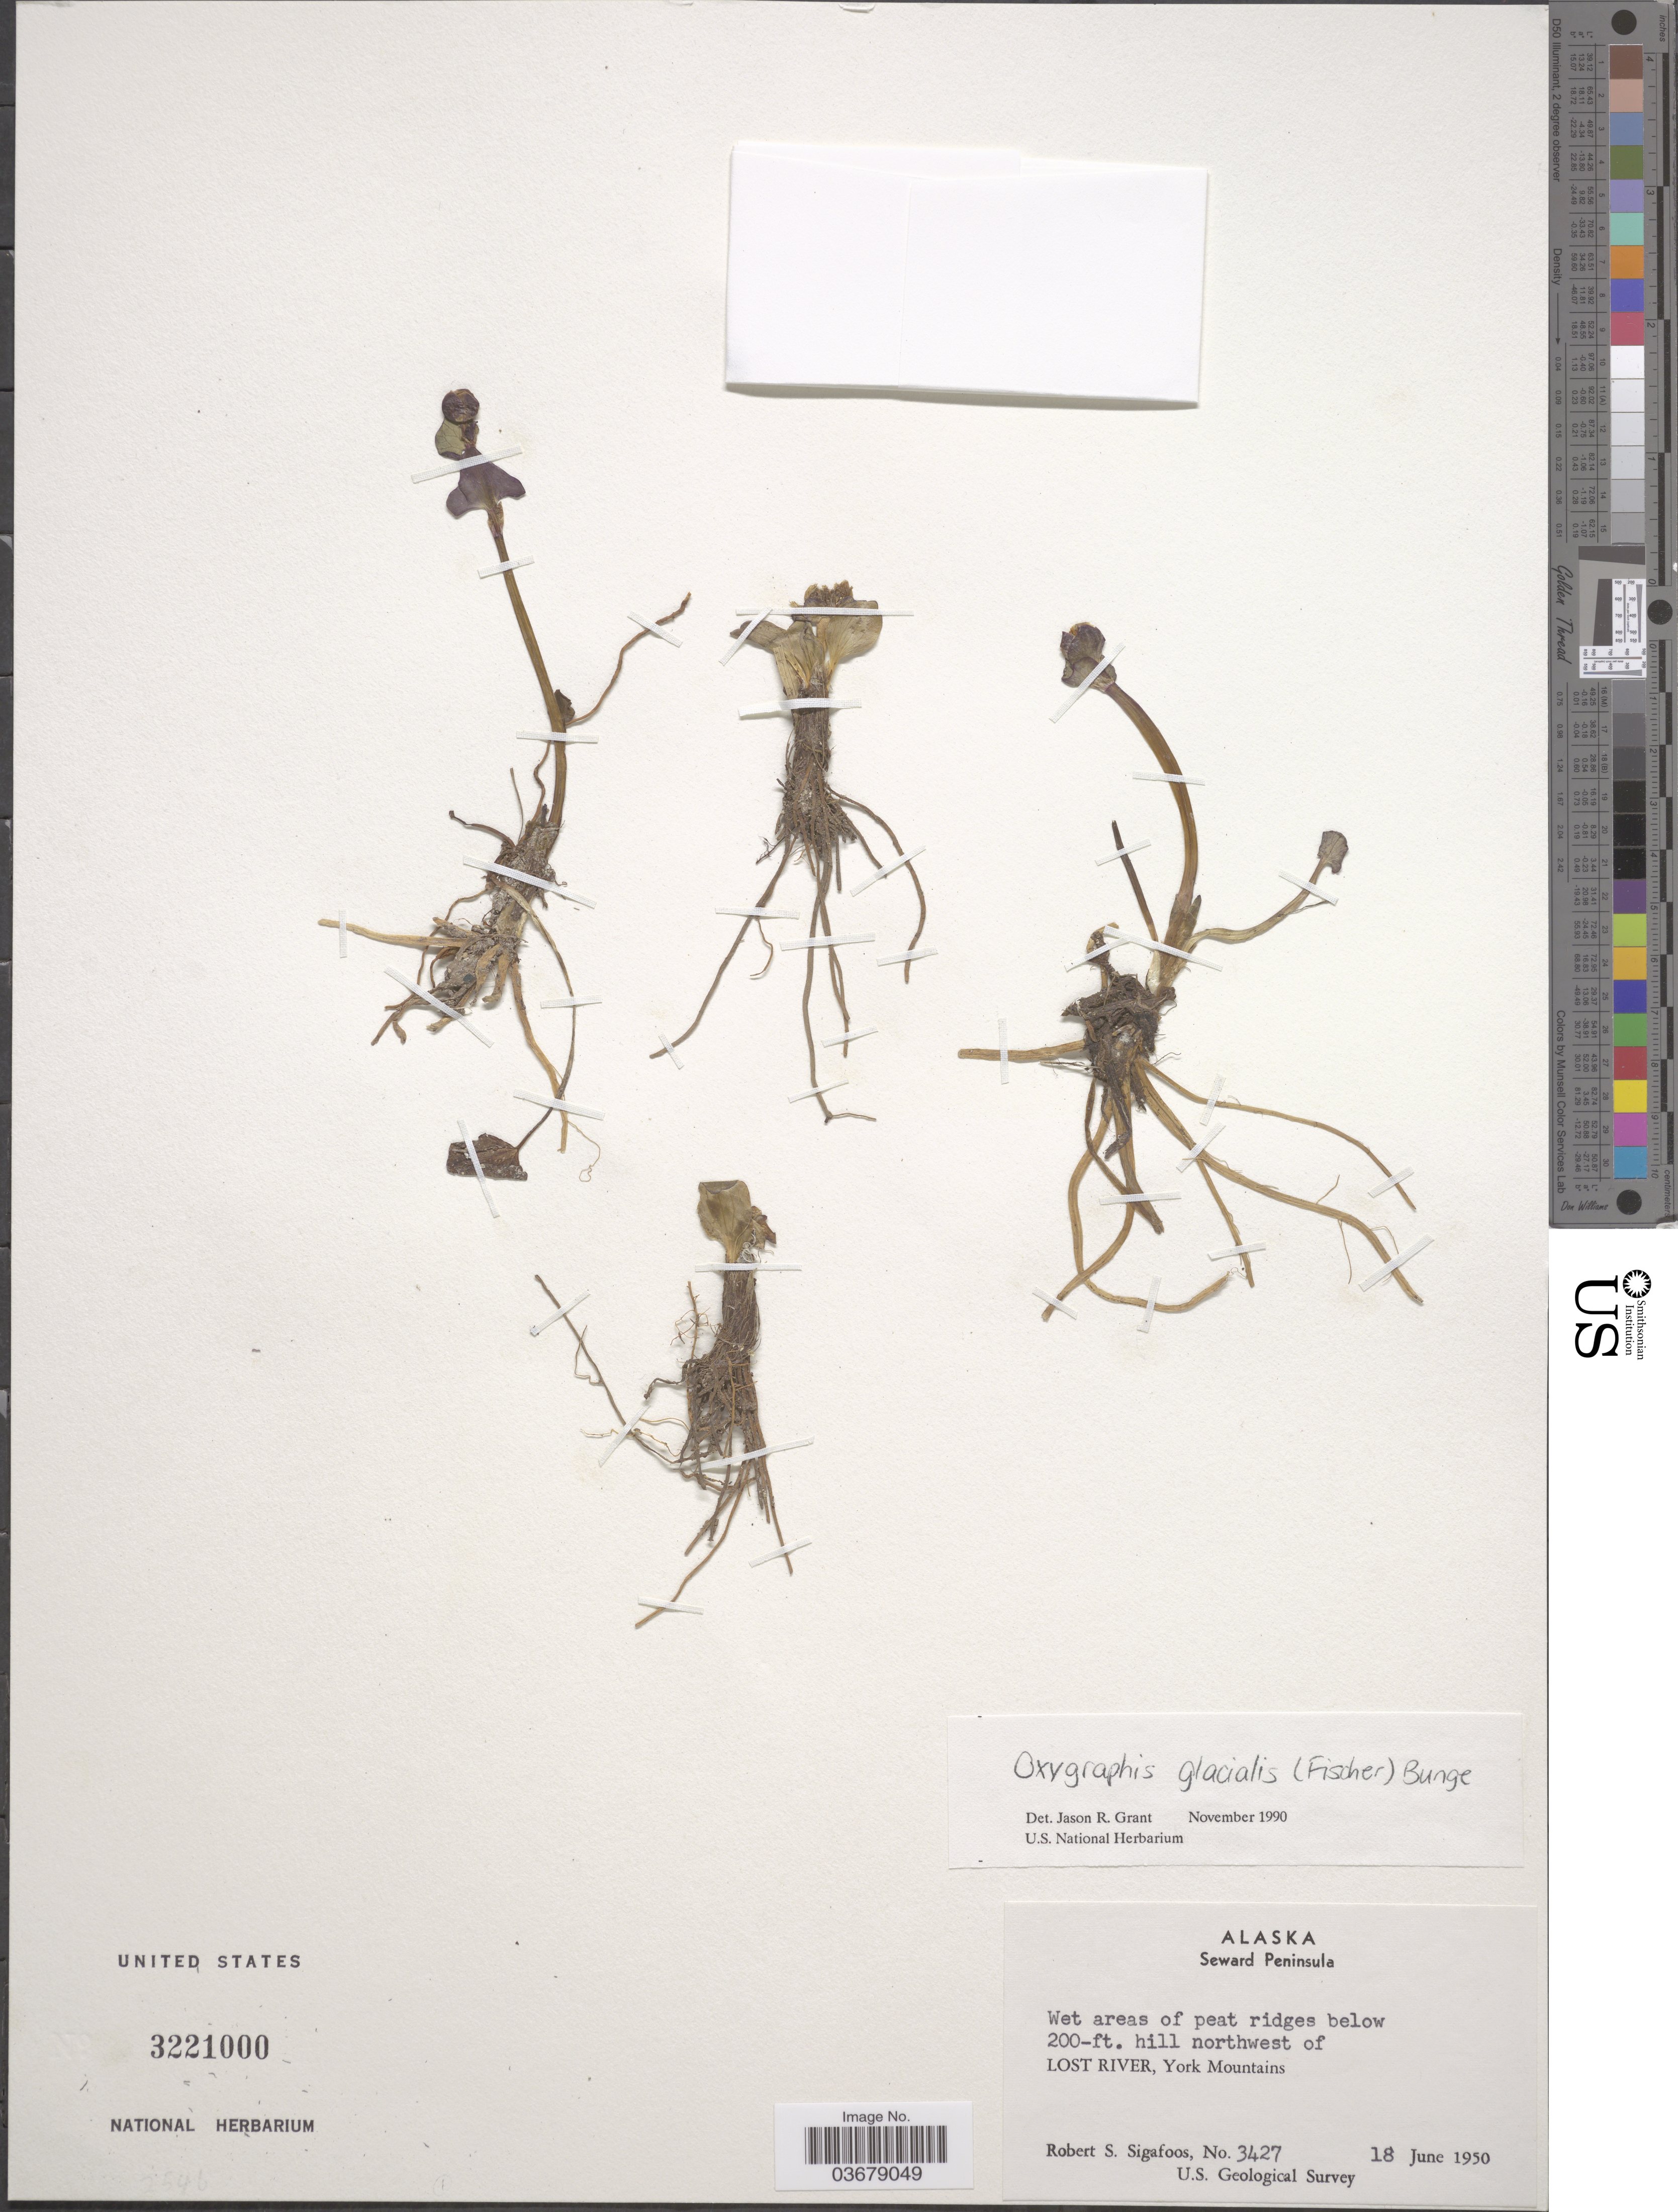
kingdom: Plantae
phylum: Tracheophyta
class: Magnoliopsida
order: Ranunculales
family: Ranunculaceae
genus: Oxygraphis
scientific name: Oxygraphis glacialis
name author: (Fisch.) Bunge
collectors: R. Sigafoos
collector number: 3427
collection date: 1950-06-18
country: United States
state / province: Alaska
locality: Seward Peninsula. Below 200-ft. hill northwest of LOST RIVER, York Mountains.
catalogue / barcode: US 3221000